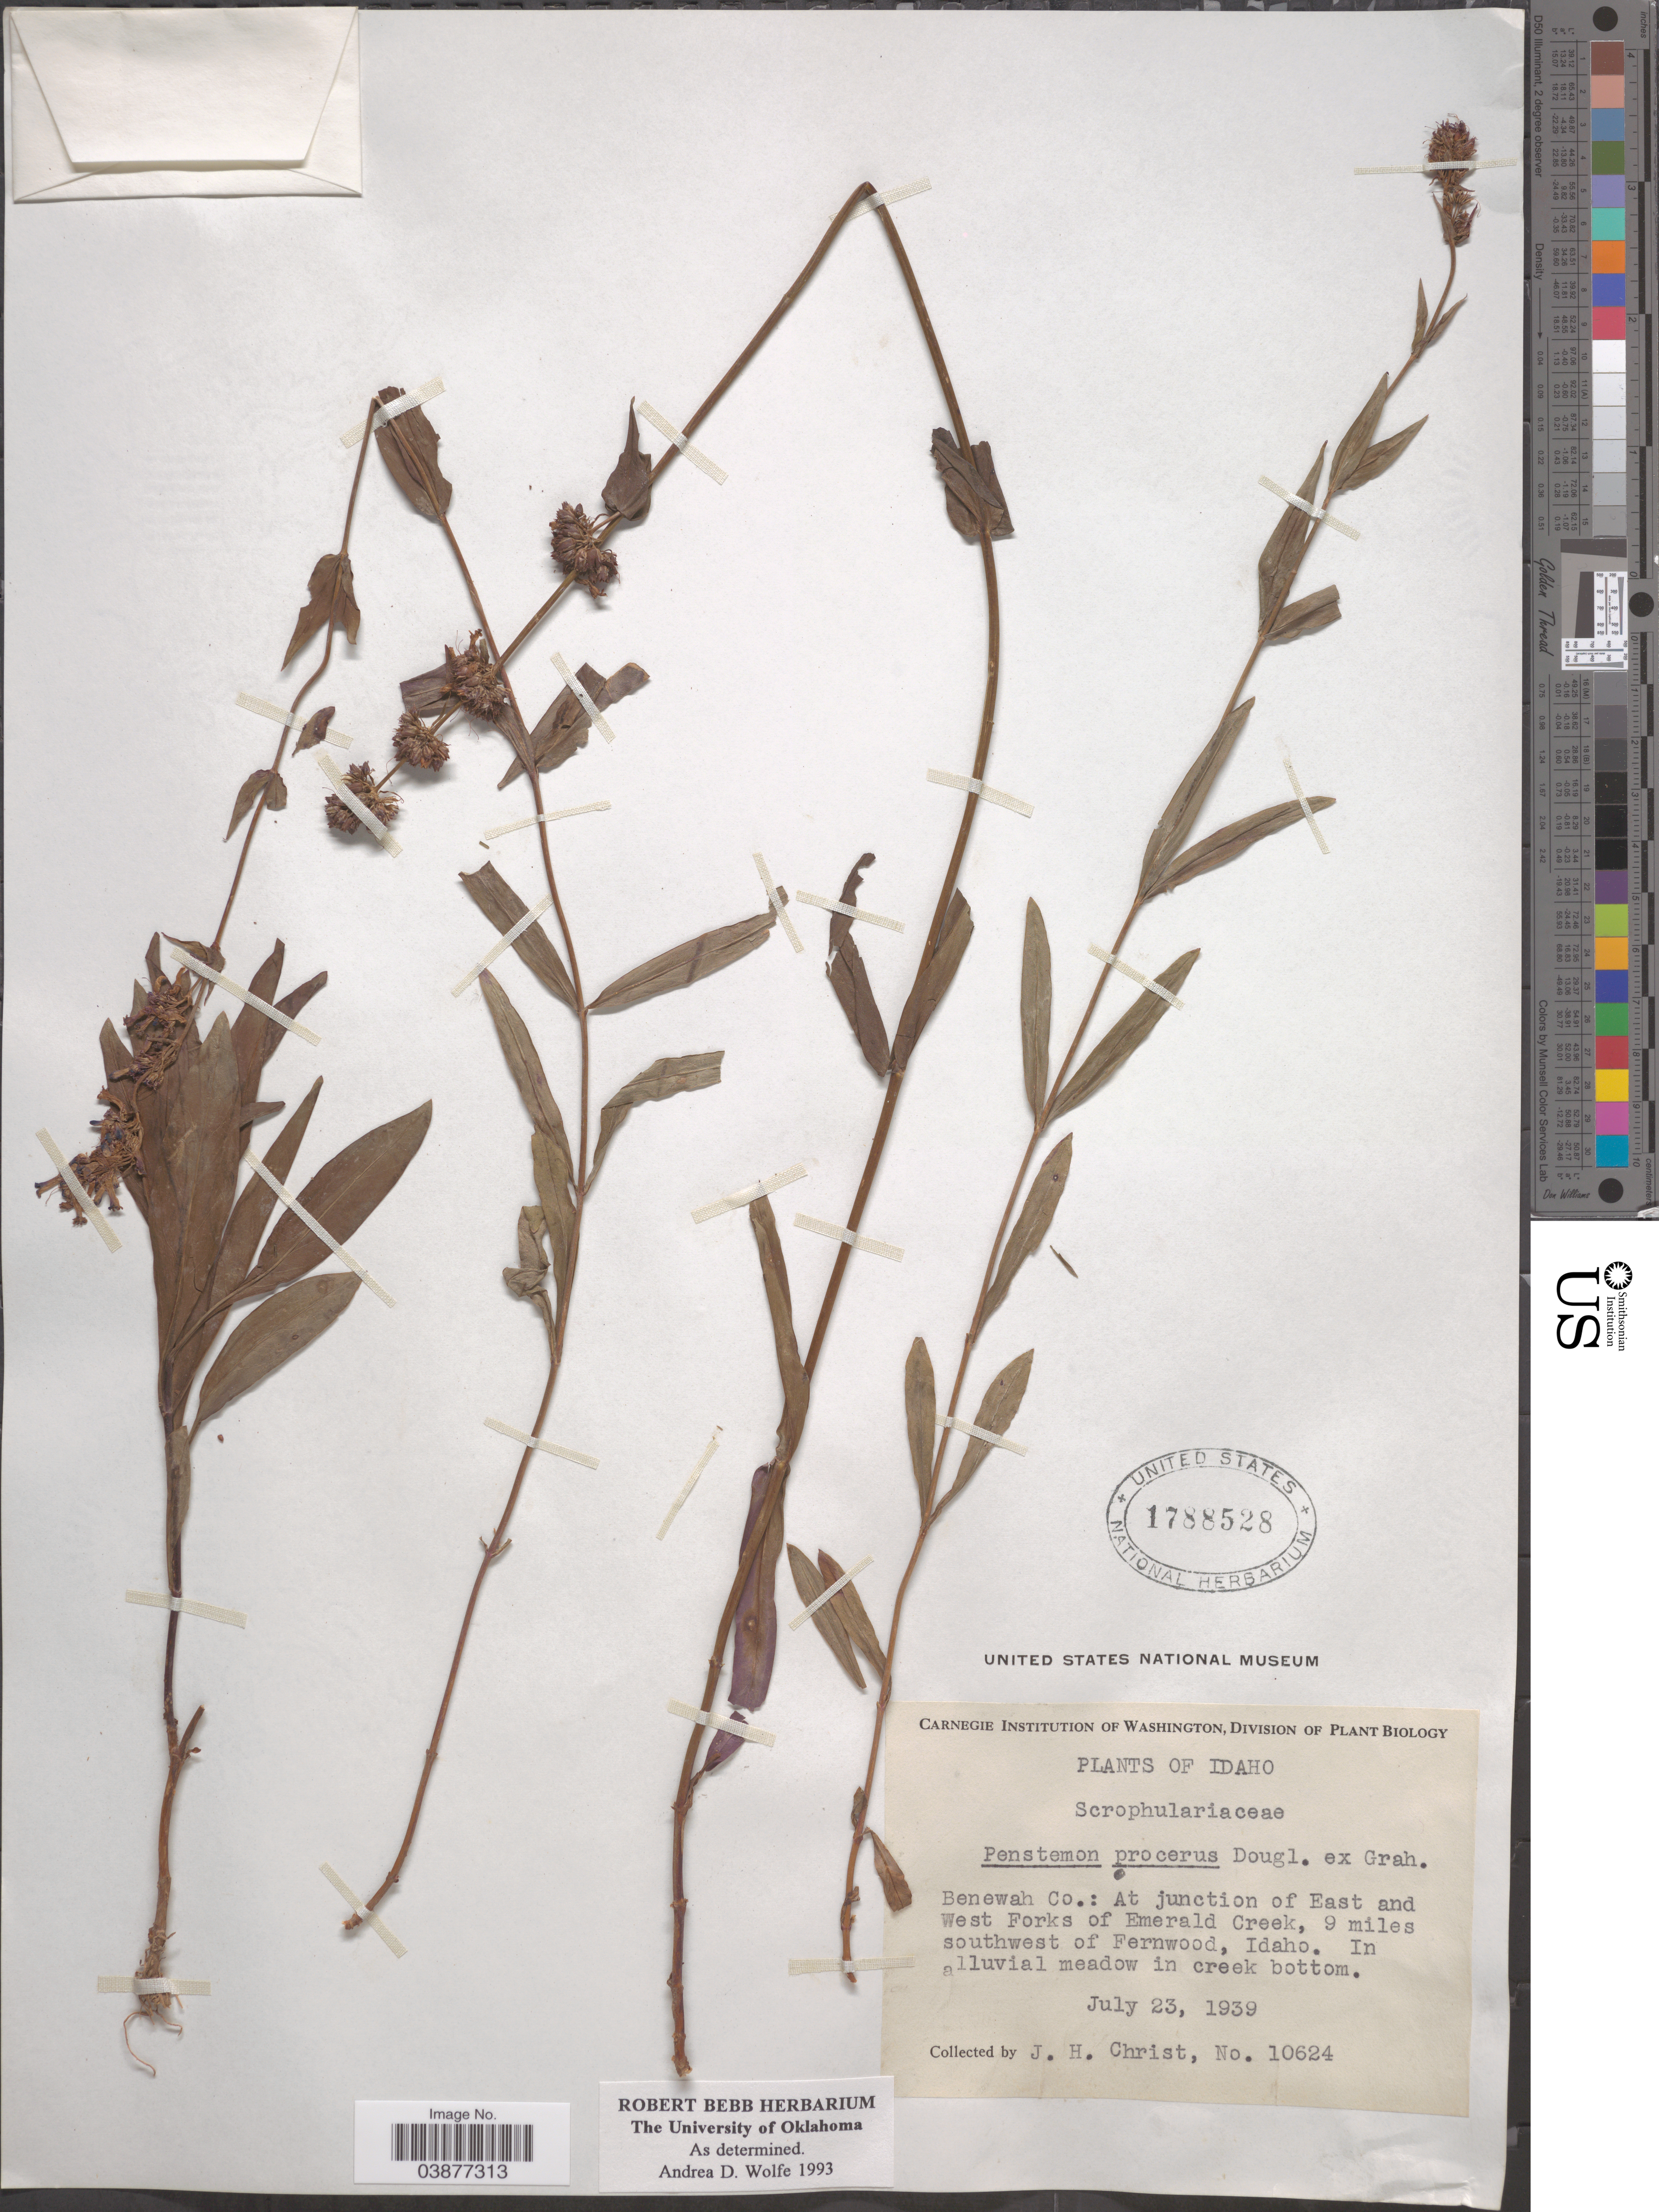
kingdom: Plantae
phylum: Tracheophyta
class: Magnoliopsida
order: Lamiales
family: Plantaginaceae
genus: Penstemon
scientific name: Penstemon procerus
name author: Douglas ex Graham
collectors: J. H. Christ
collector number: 10624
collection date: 1939-07-23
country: United States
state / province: Idaho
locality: Benewah Co.: At junction of East and West Forks of Emerald Creek, 9 miles southwest of Fernwood.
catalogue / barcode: US 1788528